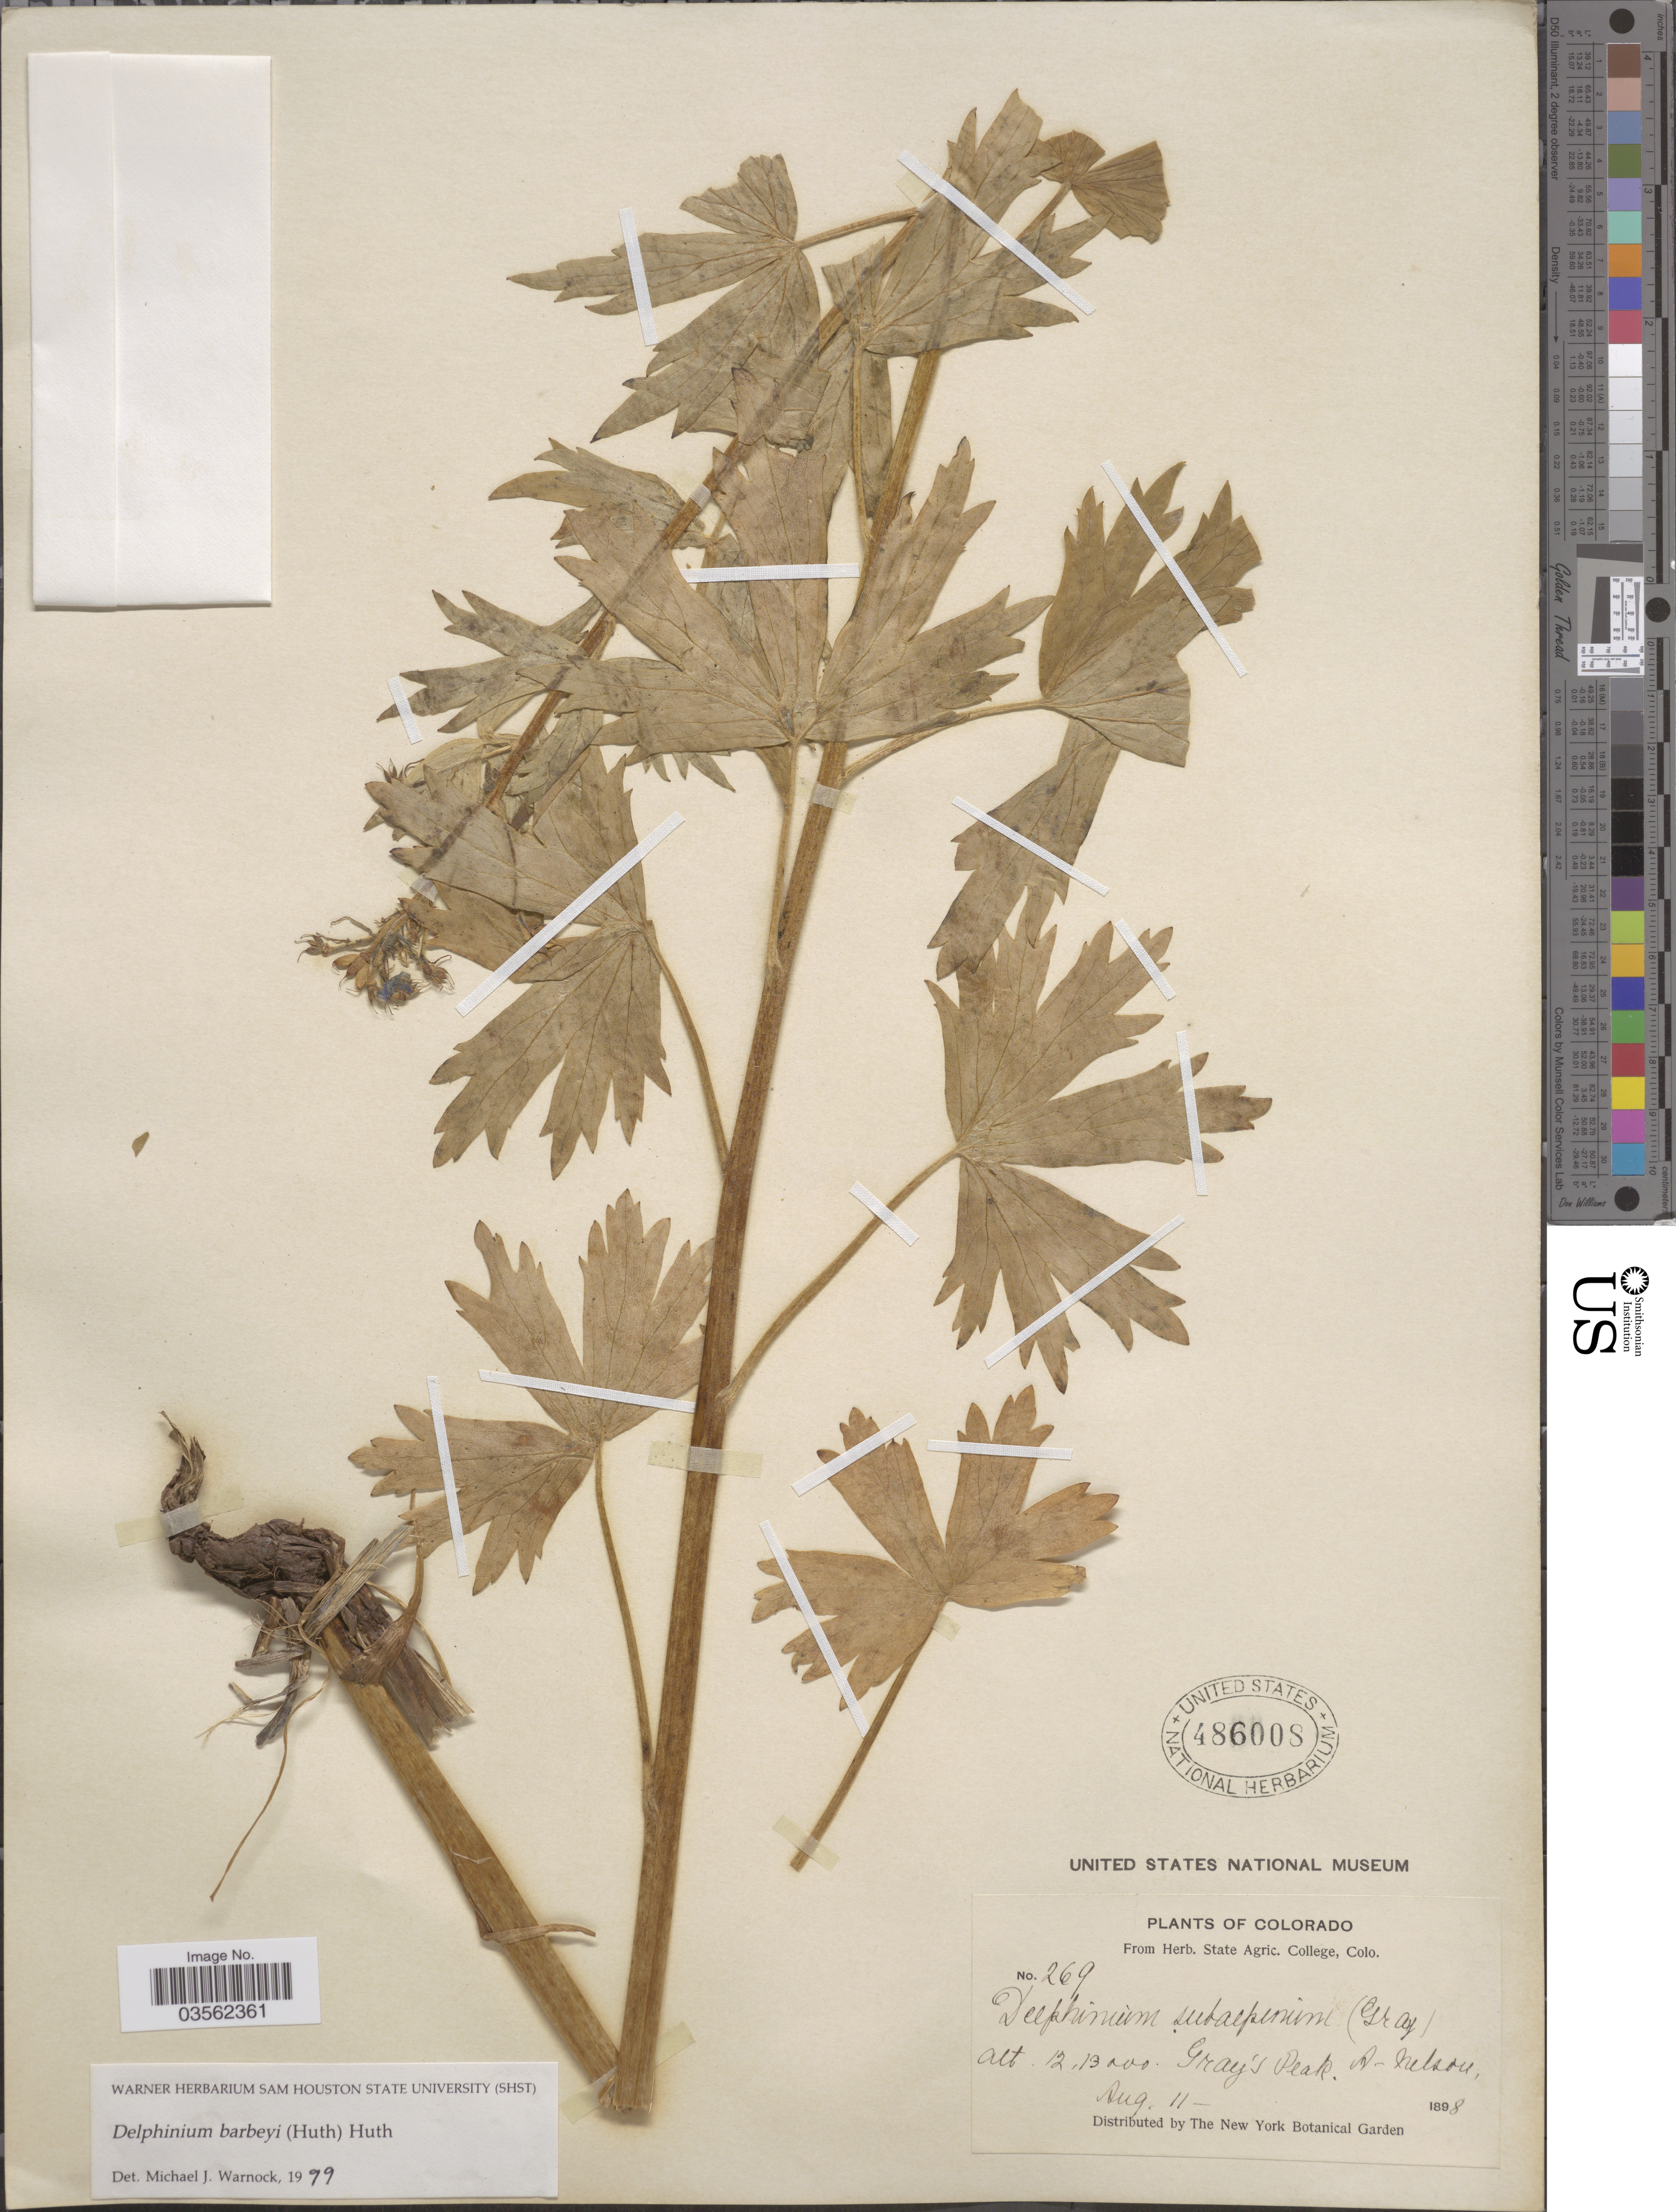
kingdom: Plantae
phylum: Tracheophyta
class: Magnoliopsida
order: Ranunculales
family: Ranunculaceae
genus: Delphinium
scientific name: Delphinium barbeyi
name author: (Huth) Huth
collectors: New York Botanical Gardens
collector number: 269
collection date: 1898-08-11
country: United States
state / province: Colorado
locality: Gray's Peak.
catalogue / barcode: US 486008